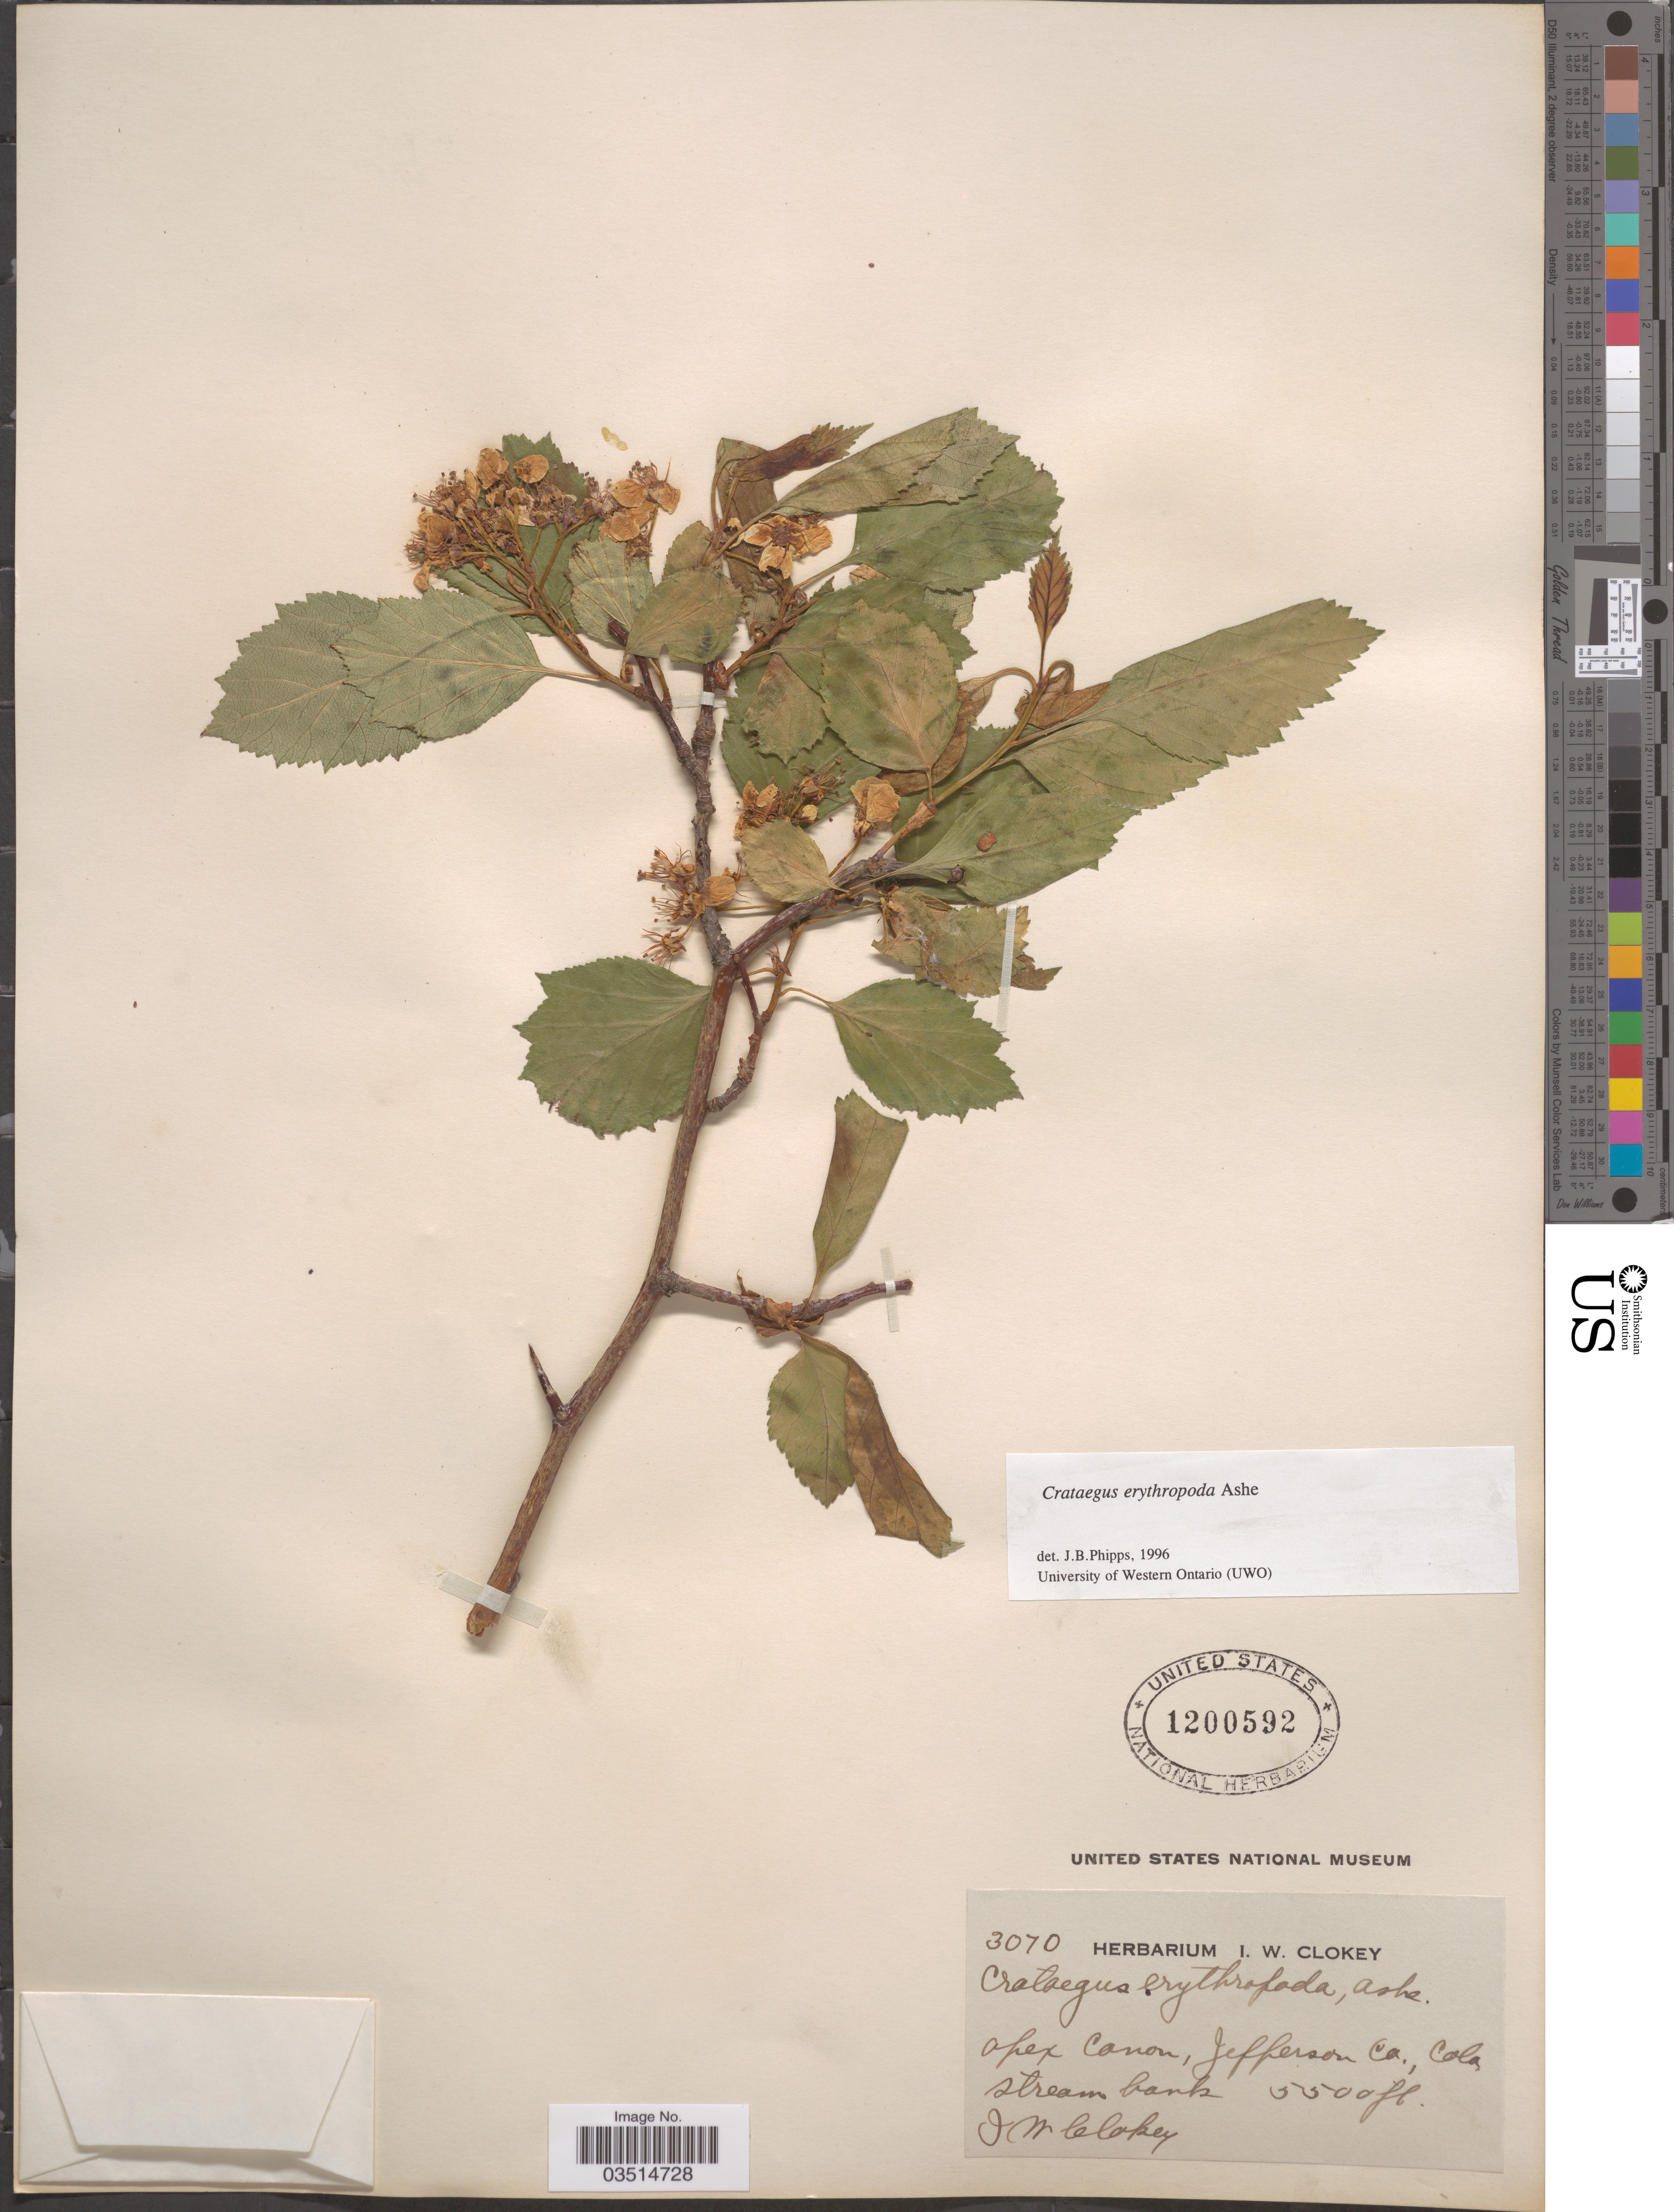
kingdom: Plantae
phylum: Tracheophyta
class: Magnoliopsida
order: Rosales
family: Rosaceae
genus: Crataegus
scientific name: Crataegus erythropoda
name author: Ashe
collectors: I. W. Clokey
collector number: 3070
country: United States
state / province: Colorado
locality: Apex Canon, Jefferson Co.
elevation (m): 1676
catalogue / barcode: US 1200592